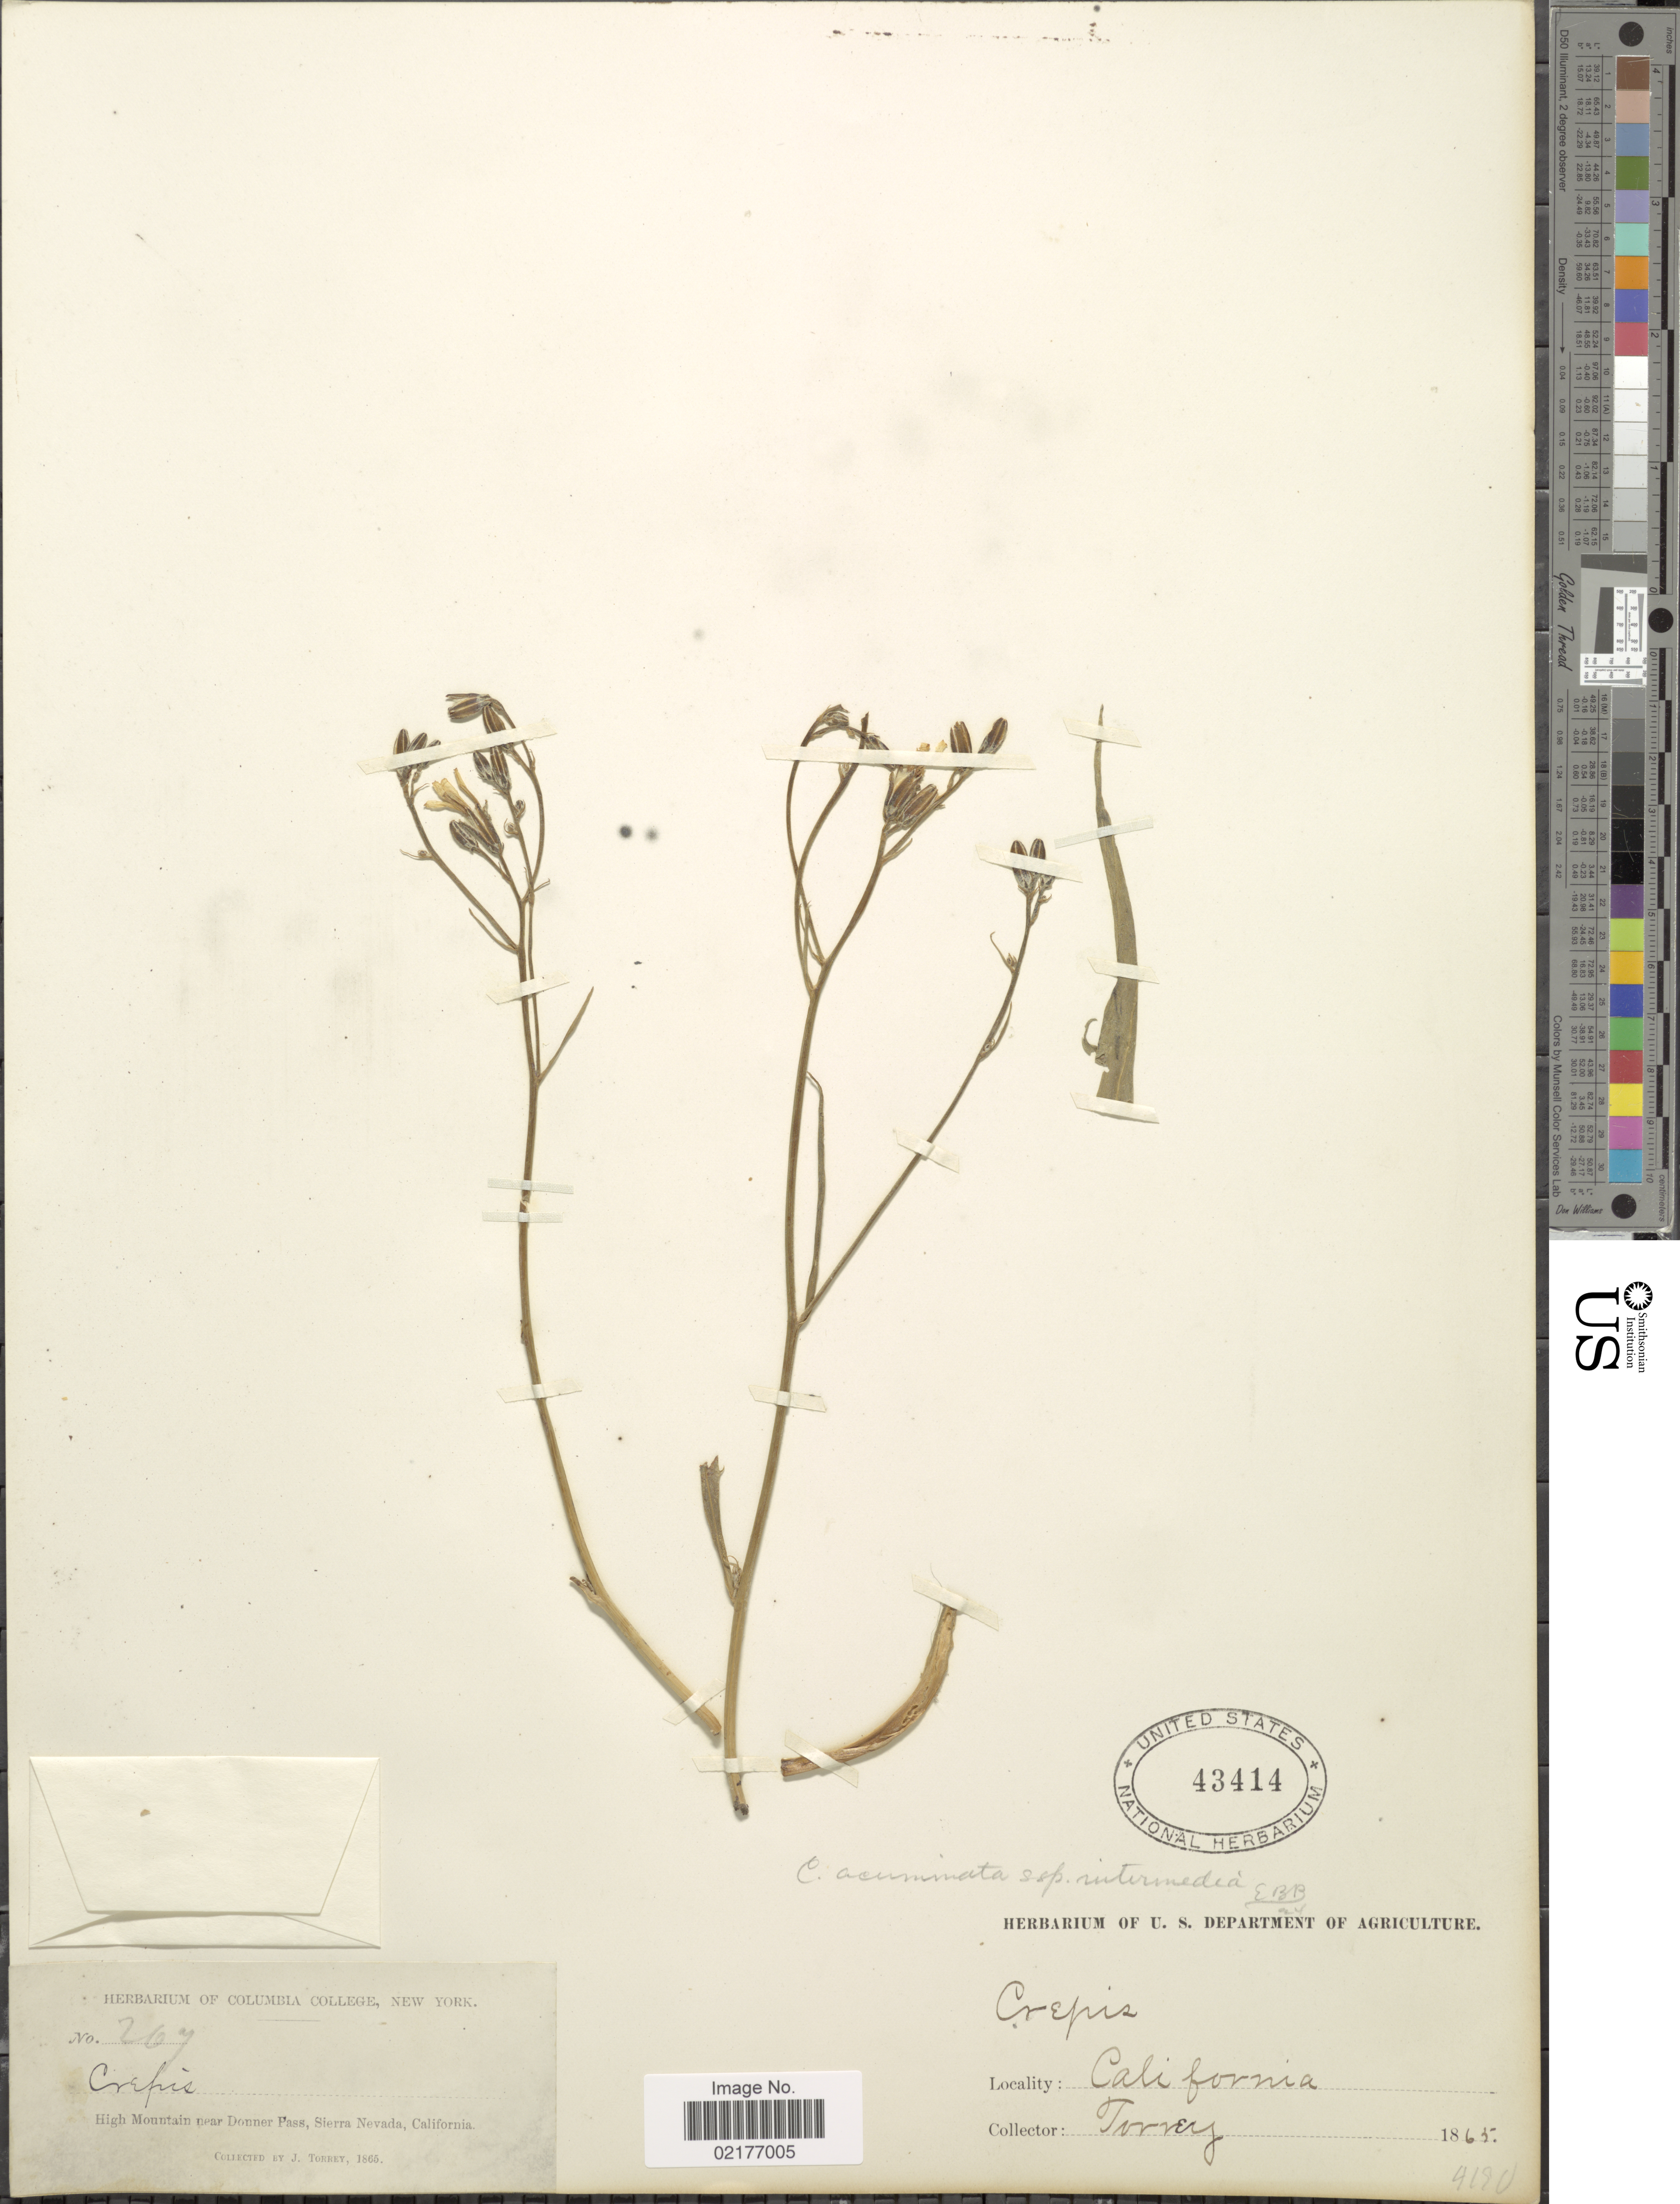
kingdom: Plantae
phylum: Tracheophyta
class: Magnoliopsida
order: Asterales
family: Asteraceae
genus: Crepis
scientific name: Crepis intermedia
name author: A. Gray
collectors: J. Torrey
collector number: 267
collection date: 1865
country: United States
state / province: California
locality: High Mountain near Donner Pass, Sierra Nevada, California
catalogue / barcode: US 43414